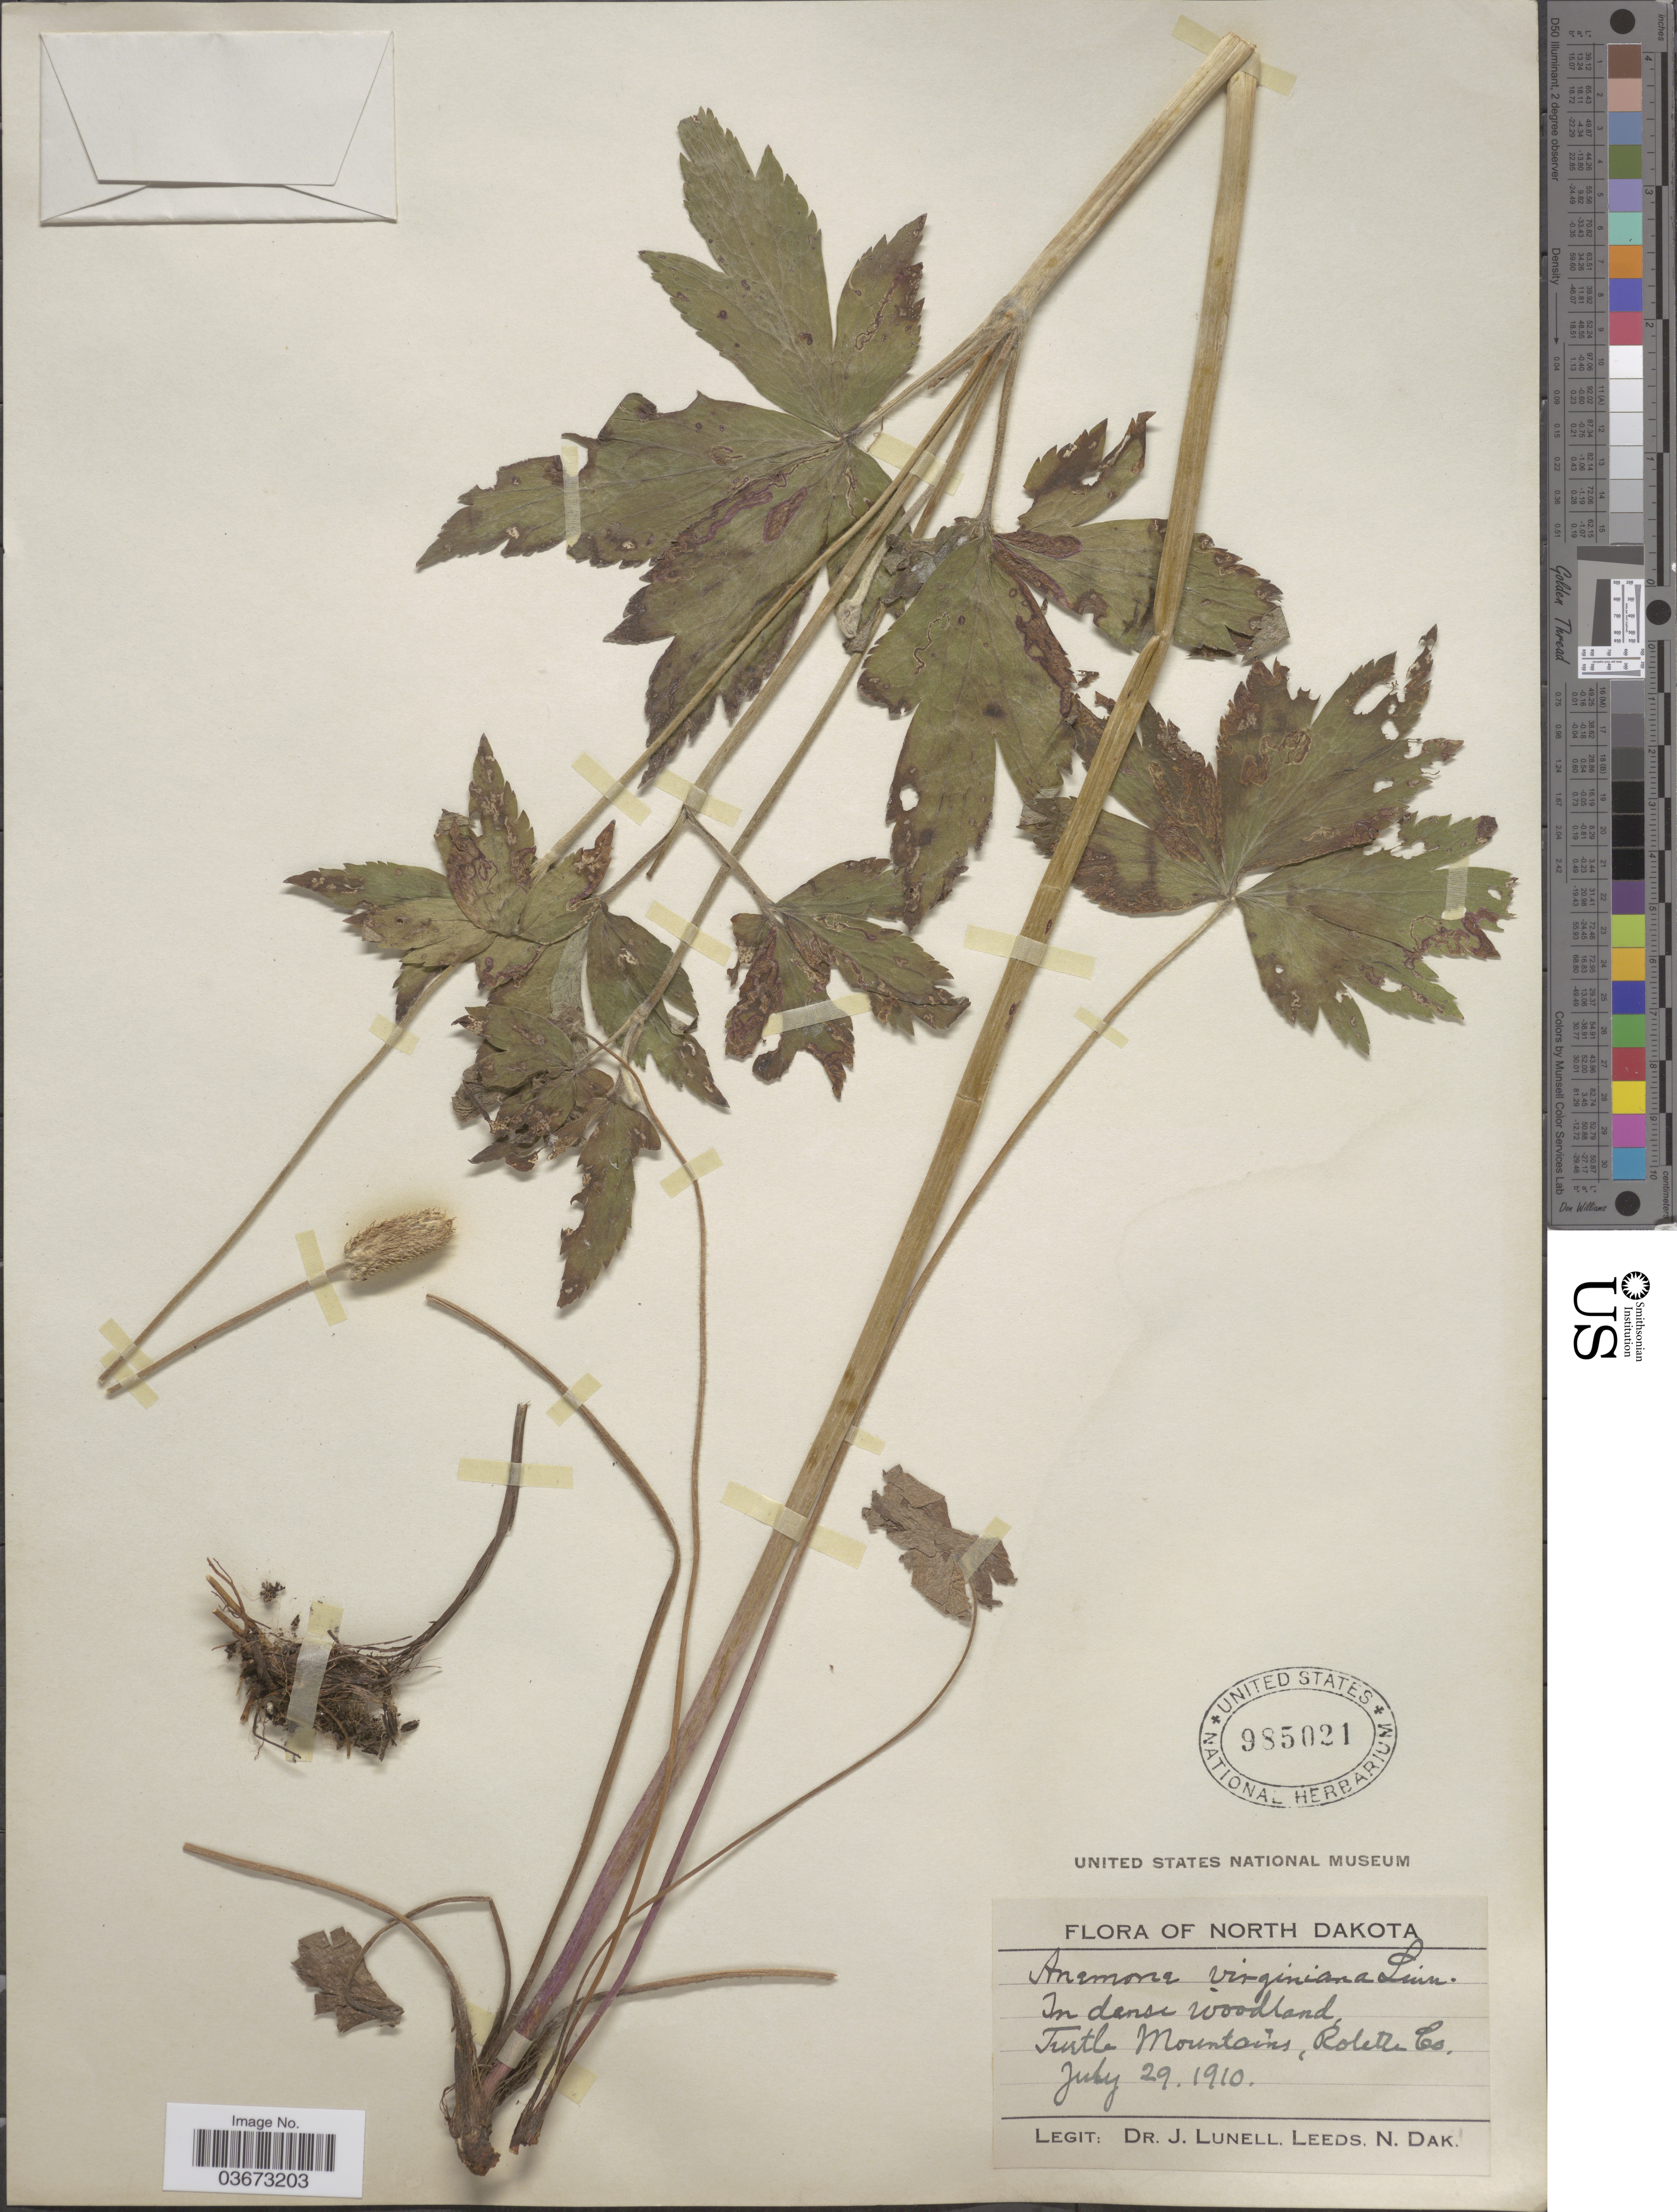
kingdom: Plantae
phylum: Tracheophyta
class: Magnoliopsida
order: Ranunculales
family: Ranunculaceae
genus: Anemone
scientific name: Anemone virginiana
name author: L.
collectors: J. Lunell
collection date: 1910-07-29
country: United States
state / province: North Dakota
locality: Turtle Mountains, Rolette Co.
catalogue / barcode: US 985021